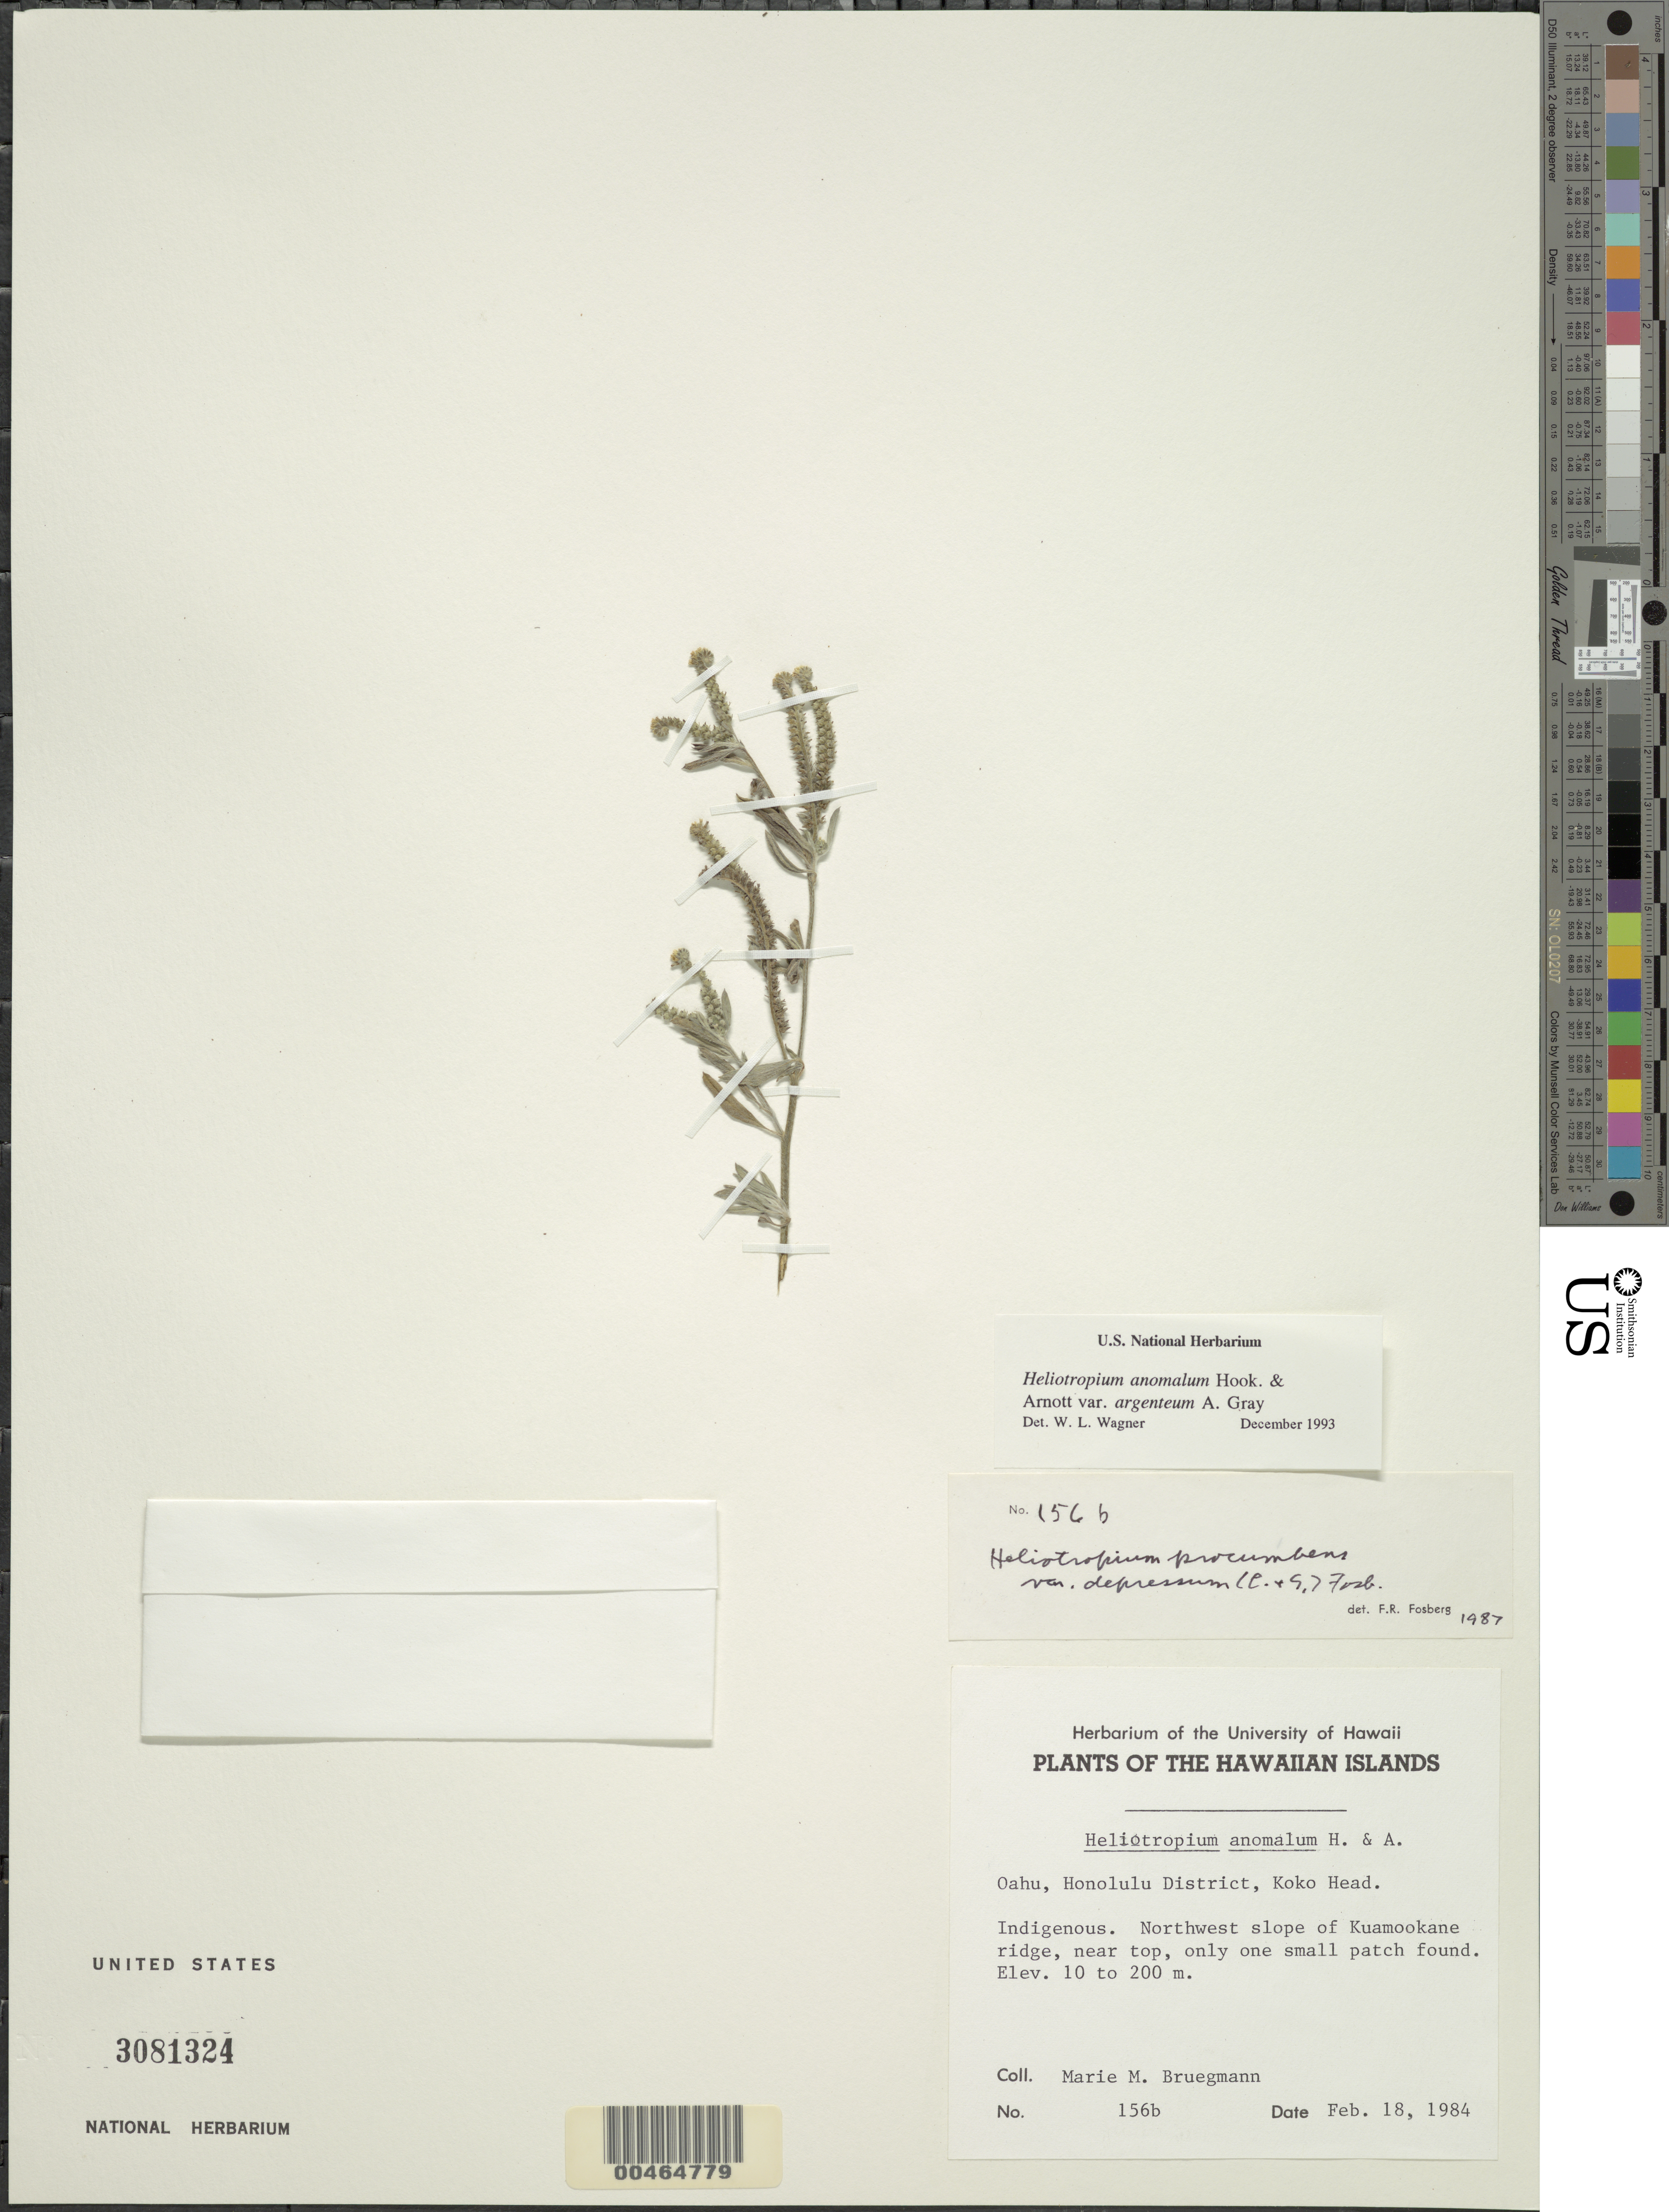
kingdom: Plantae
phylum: Tracheophyta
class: Magnoliopsida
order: Boraginales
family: Heliotropiaceae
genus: Heliotropium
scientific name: Heliotropium anomalum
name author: Hook. & Arn.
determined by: Wagner, W. L., (BOT), Smithsonian Institution - National Museum of Natural History (UNITED STATES)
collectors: M. Bruegmann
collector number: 156b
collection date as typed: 18 Feb 1984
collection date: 1984-02-18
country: United States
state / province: Hawaii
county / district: Honolulu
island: Oahu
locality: Honolulu District, Koko Head, NW slope of Kuamookane ridge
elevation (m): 10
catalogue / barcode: US 3081324